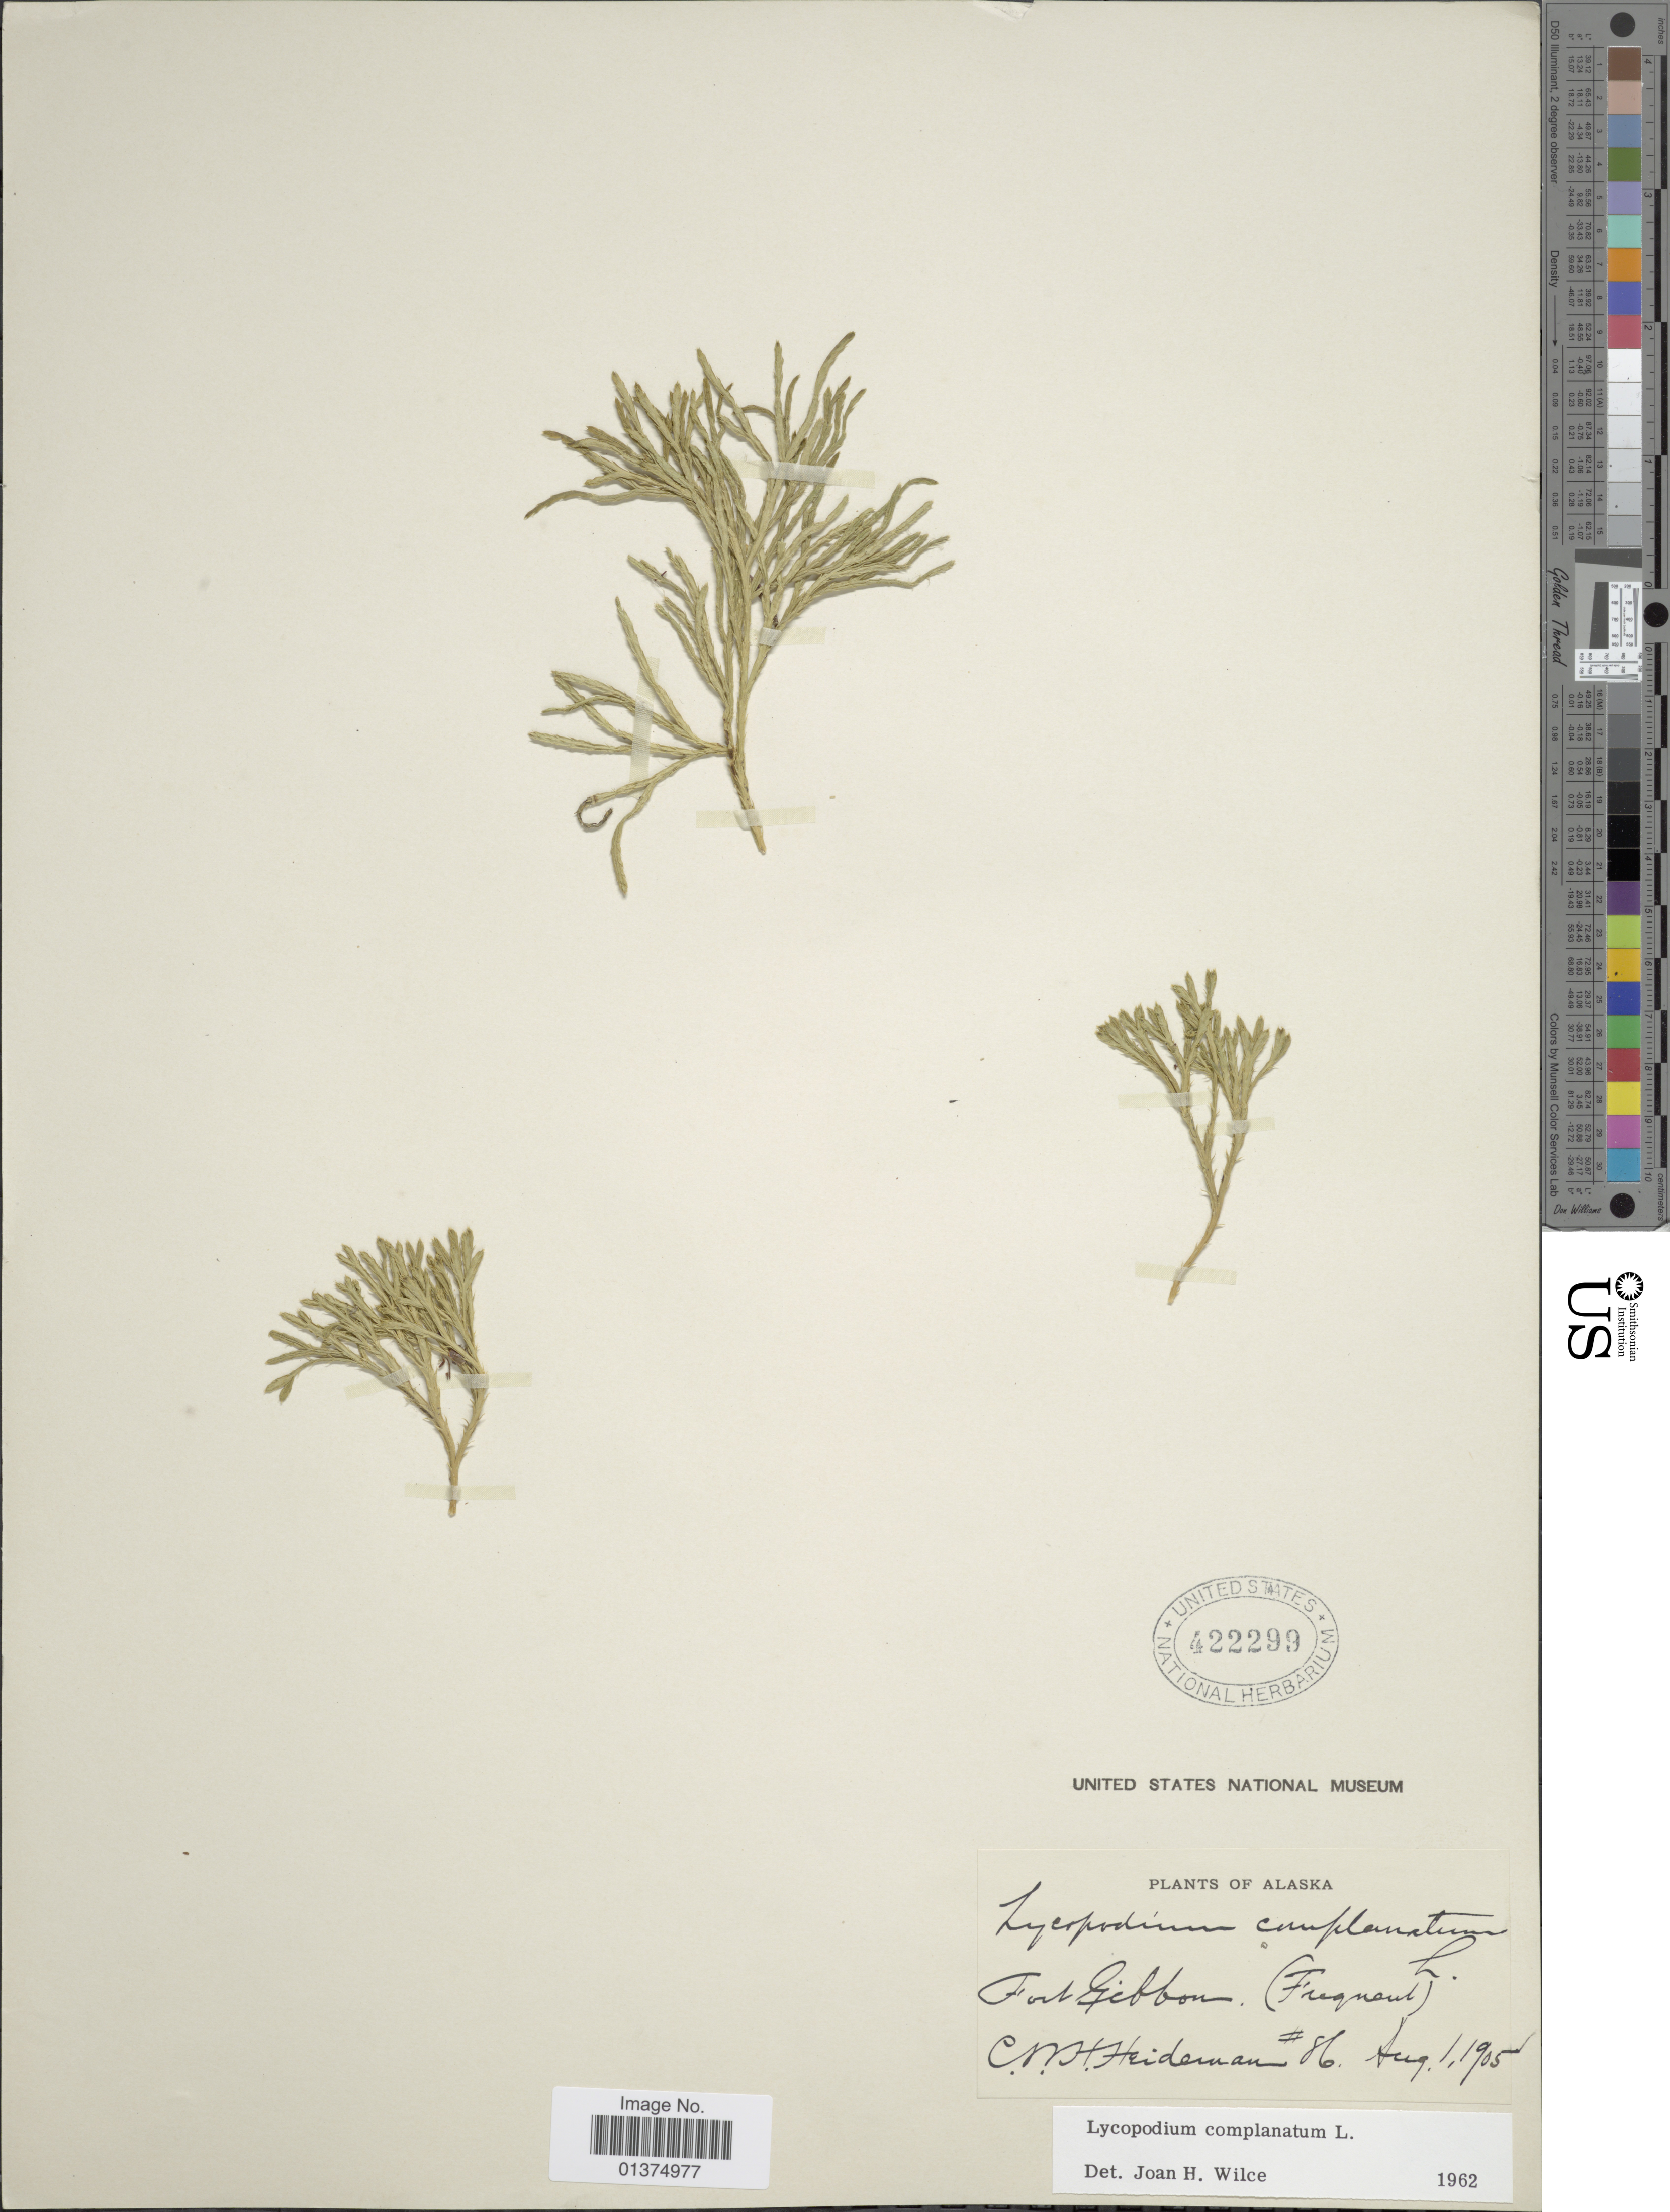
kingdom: Plantae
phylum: Tracheophyta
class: Lycopodiopsida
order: Lycopodiales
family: Lycopodiaceae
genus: Diphasiastrum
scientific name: Diphasiastrum complanatum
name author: (L.) Holub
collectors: C. Heideman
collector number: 86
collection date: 1905-08-01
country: United States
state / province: Alaska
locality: Fort Gibbon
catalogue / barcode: US 422299